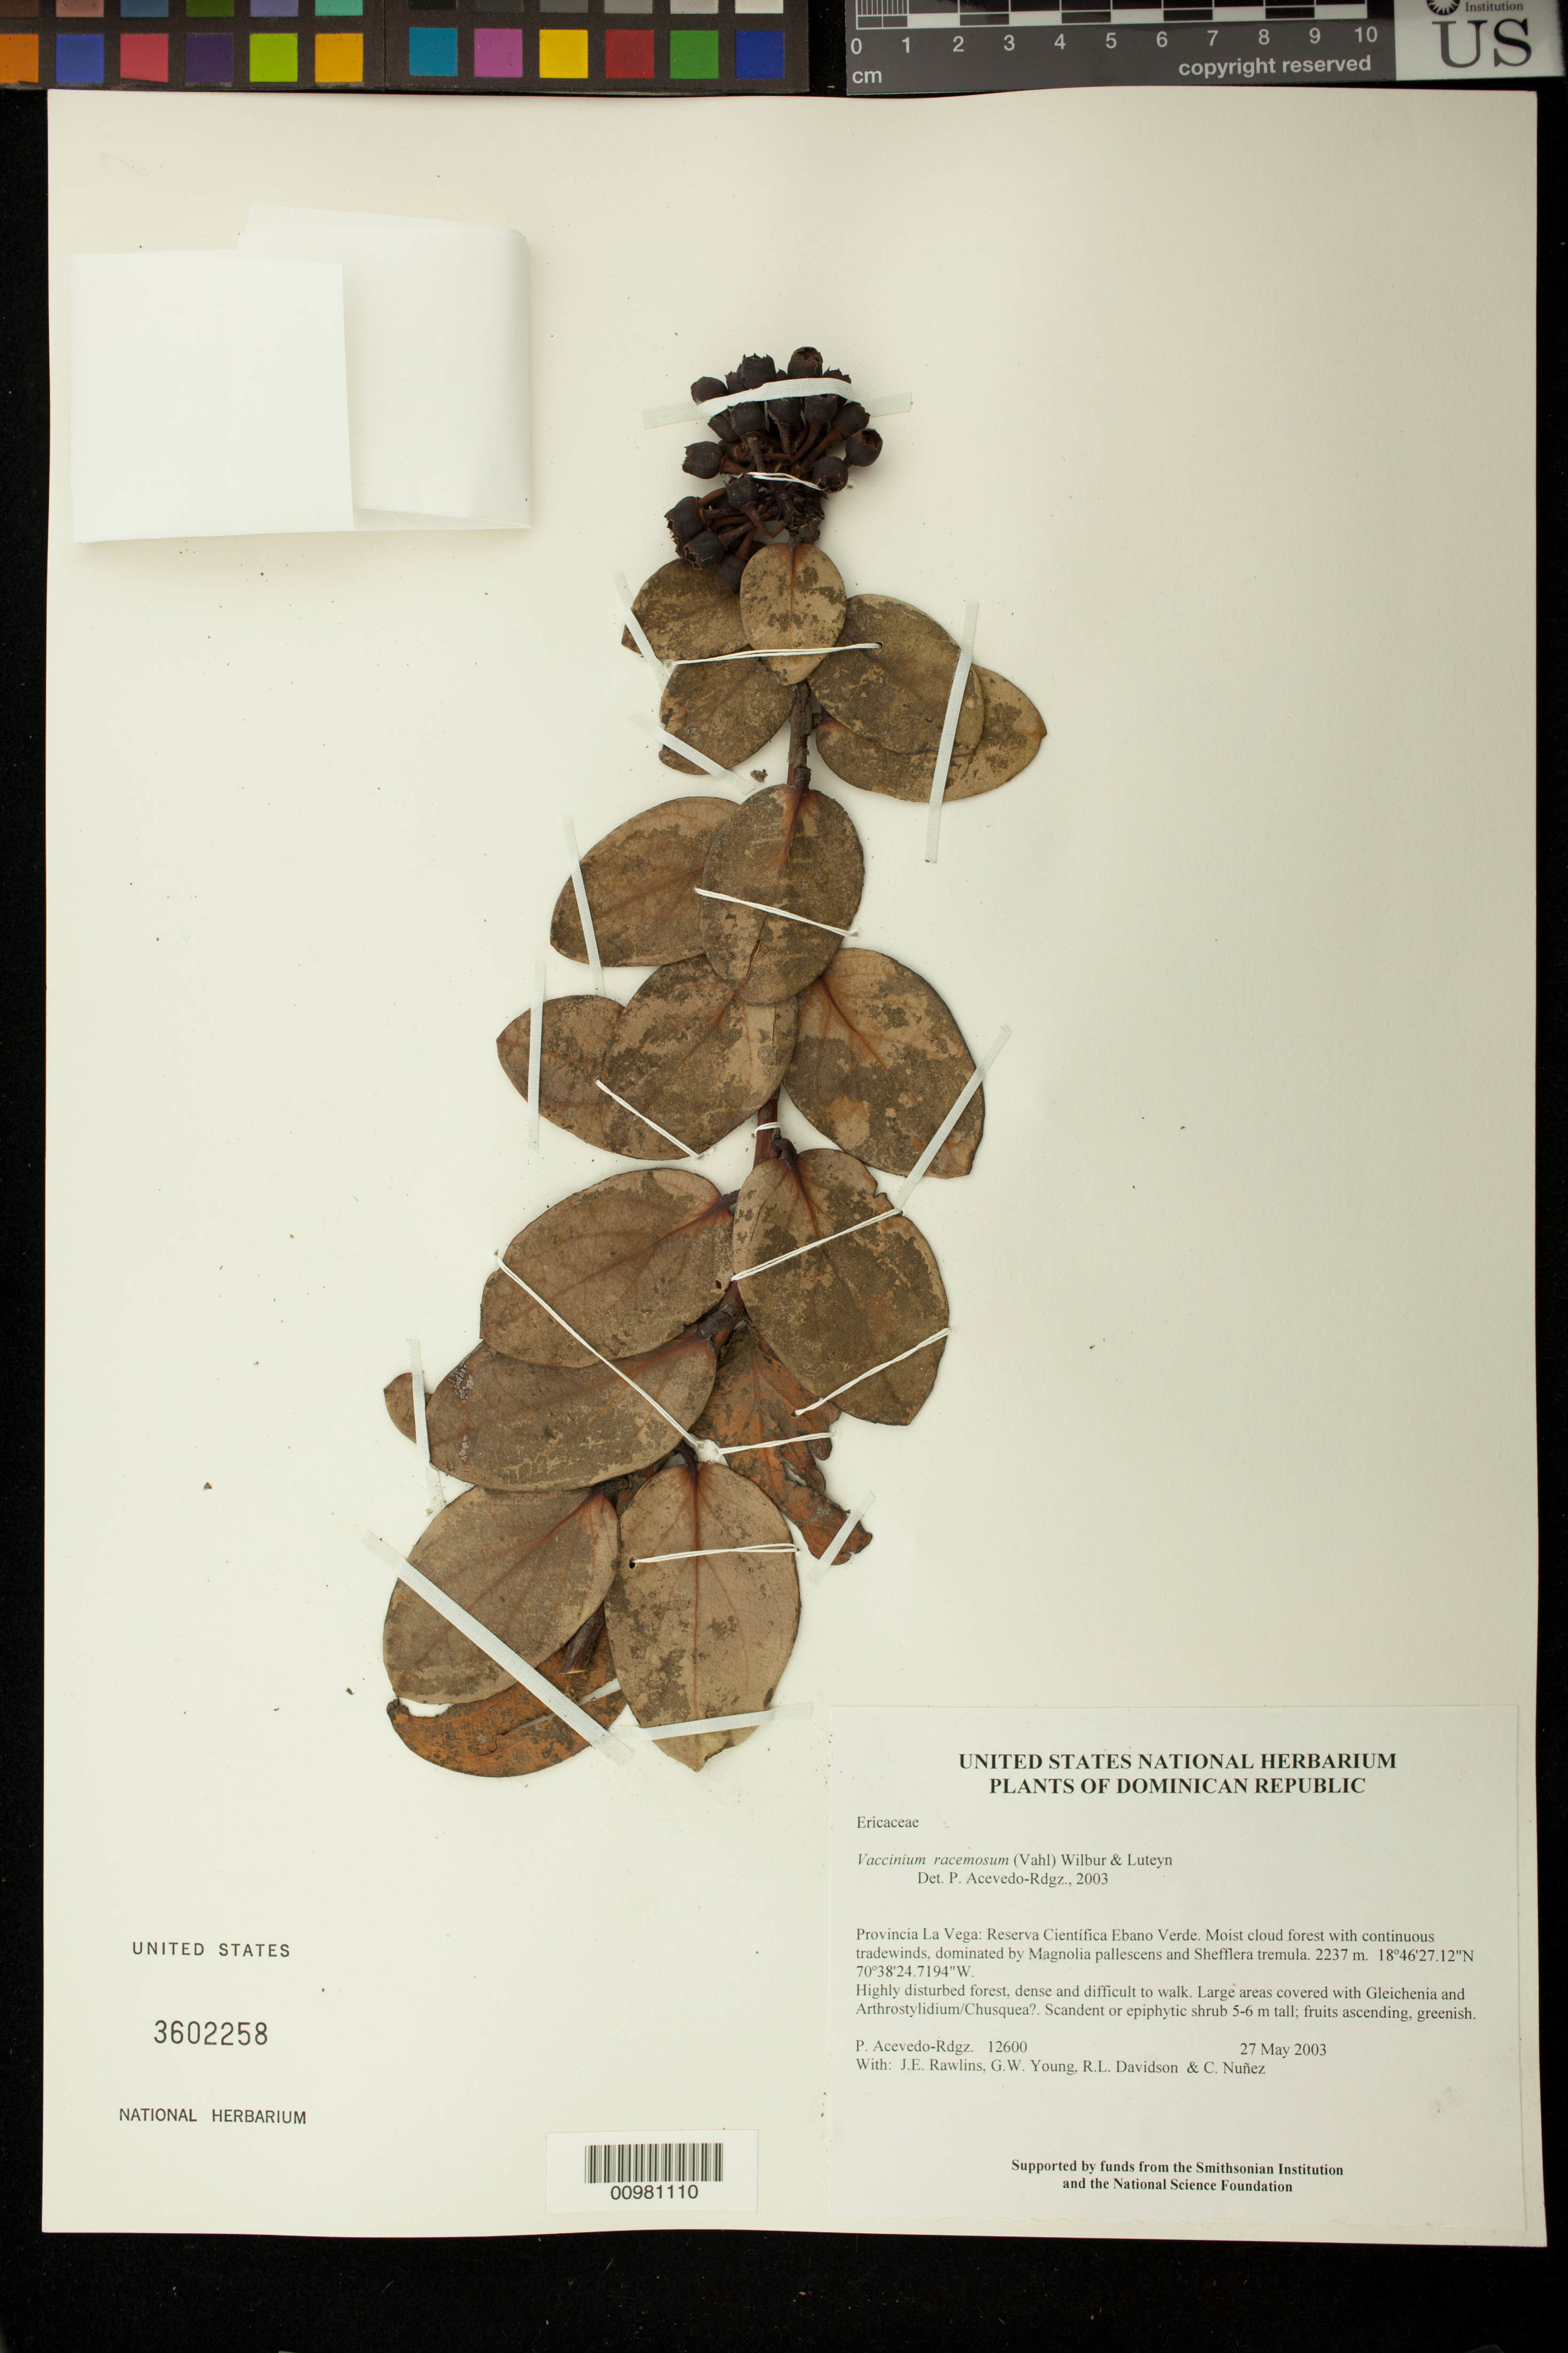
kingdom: Plantae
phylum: Tracheophyta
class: Magnoliopsida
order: Ericales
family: Ericaceae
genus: Vaccinium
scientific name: Vaccinium racemosum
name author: (Vahl) Wilbur & Luteyn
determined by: Acevedo-Rodríguez, P., (BOT), Smithsonian Institution - National Museum of Natural History (UNITED STATES)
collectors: P. Acevedo-Rodr., J. Rawlins, G. Young, R. Davidson & C. Nunez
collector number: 12600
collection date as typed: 27 May 2003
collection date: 2003-05-27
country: Dominican Republic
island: Hispaniola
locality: Provincia La Vega: Reserva Científica Ebano Verde. Moist cloud forest with continuous tradewinds, dominated by Magnolia pallescens and Shefflera tremula.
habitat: Highly disturbed forest, dense and difficult to walk. Large areas covered with Gleichenia and Arthrostylidium/Chusquea?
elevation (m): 2237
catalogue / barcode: US 3602258